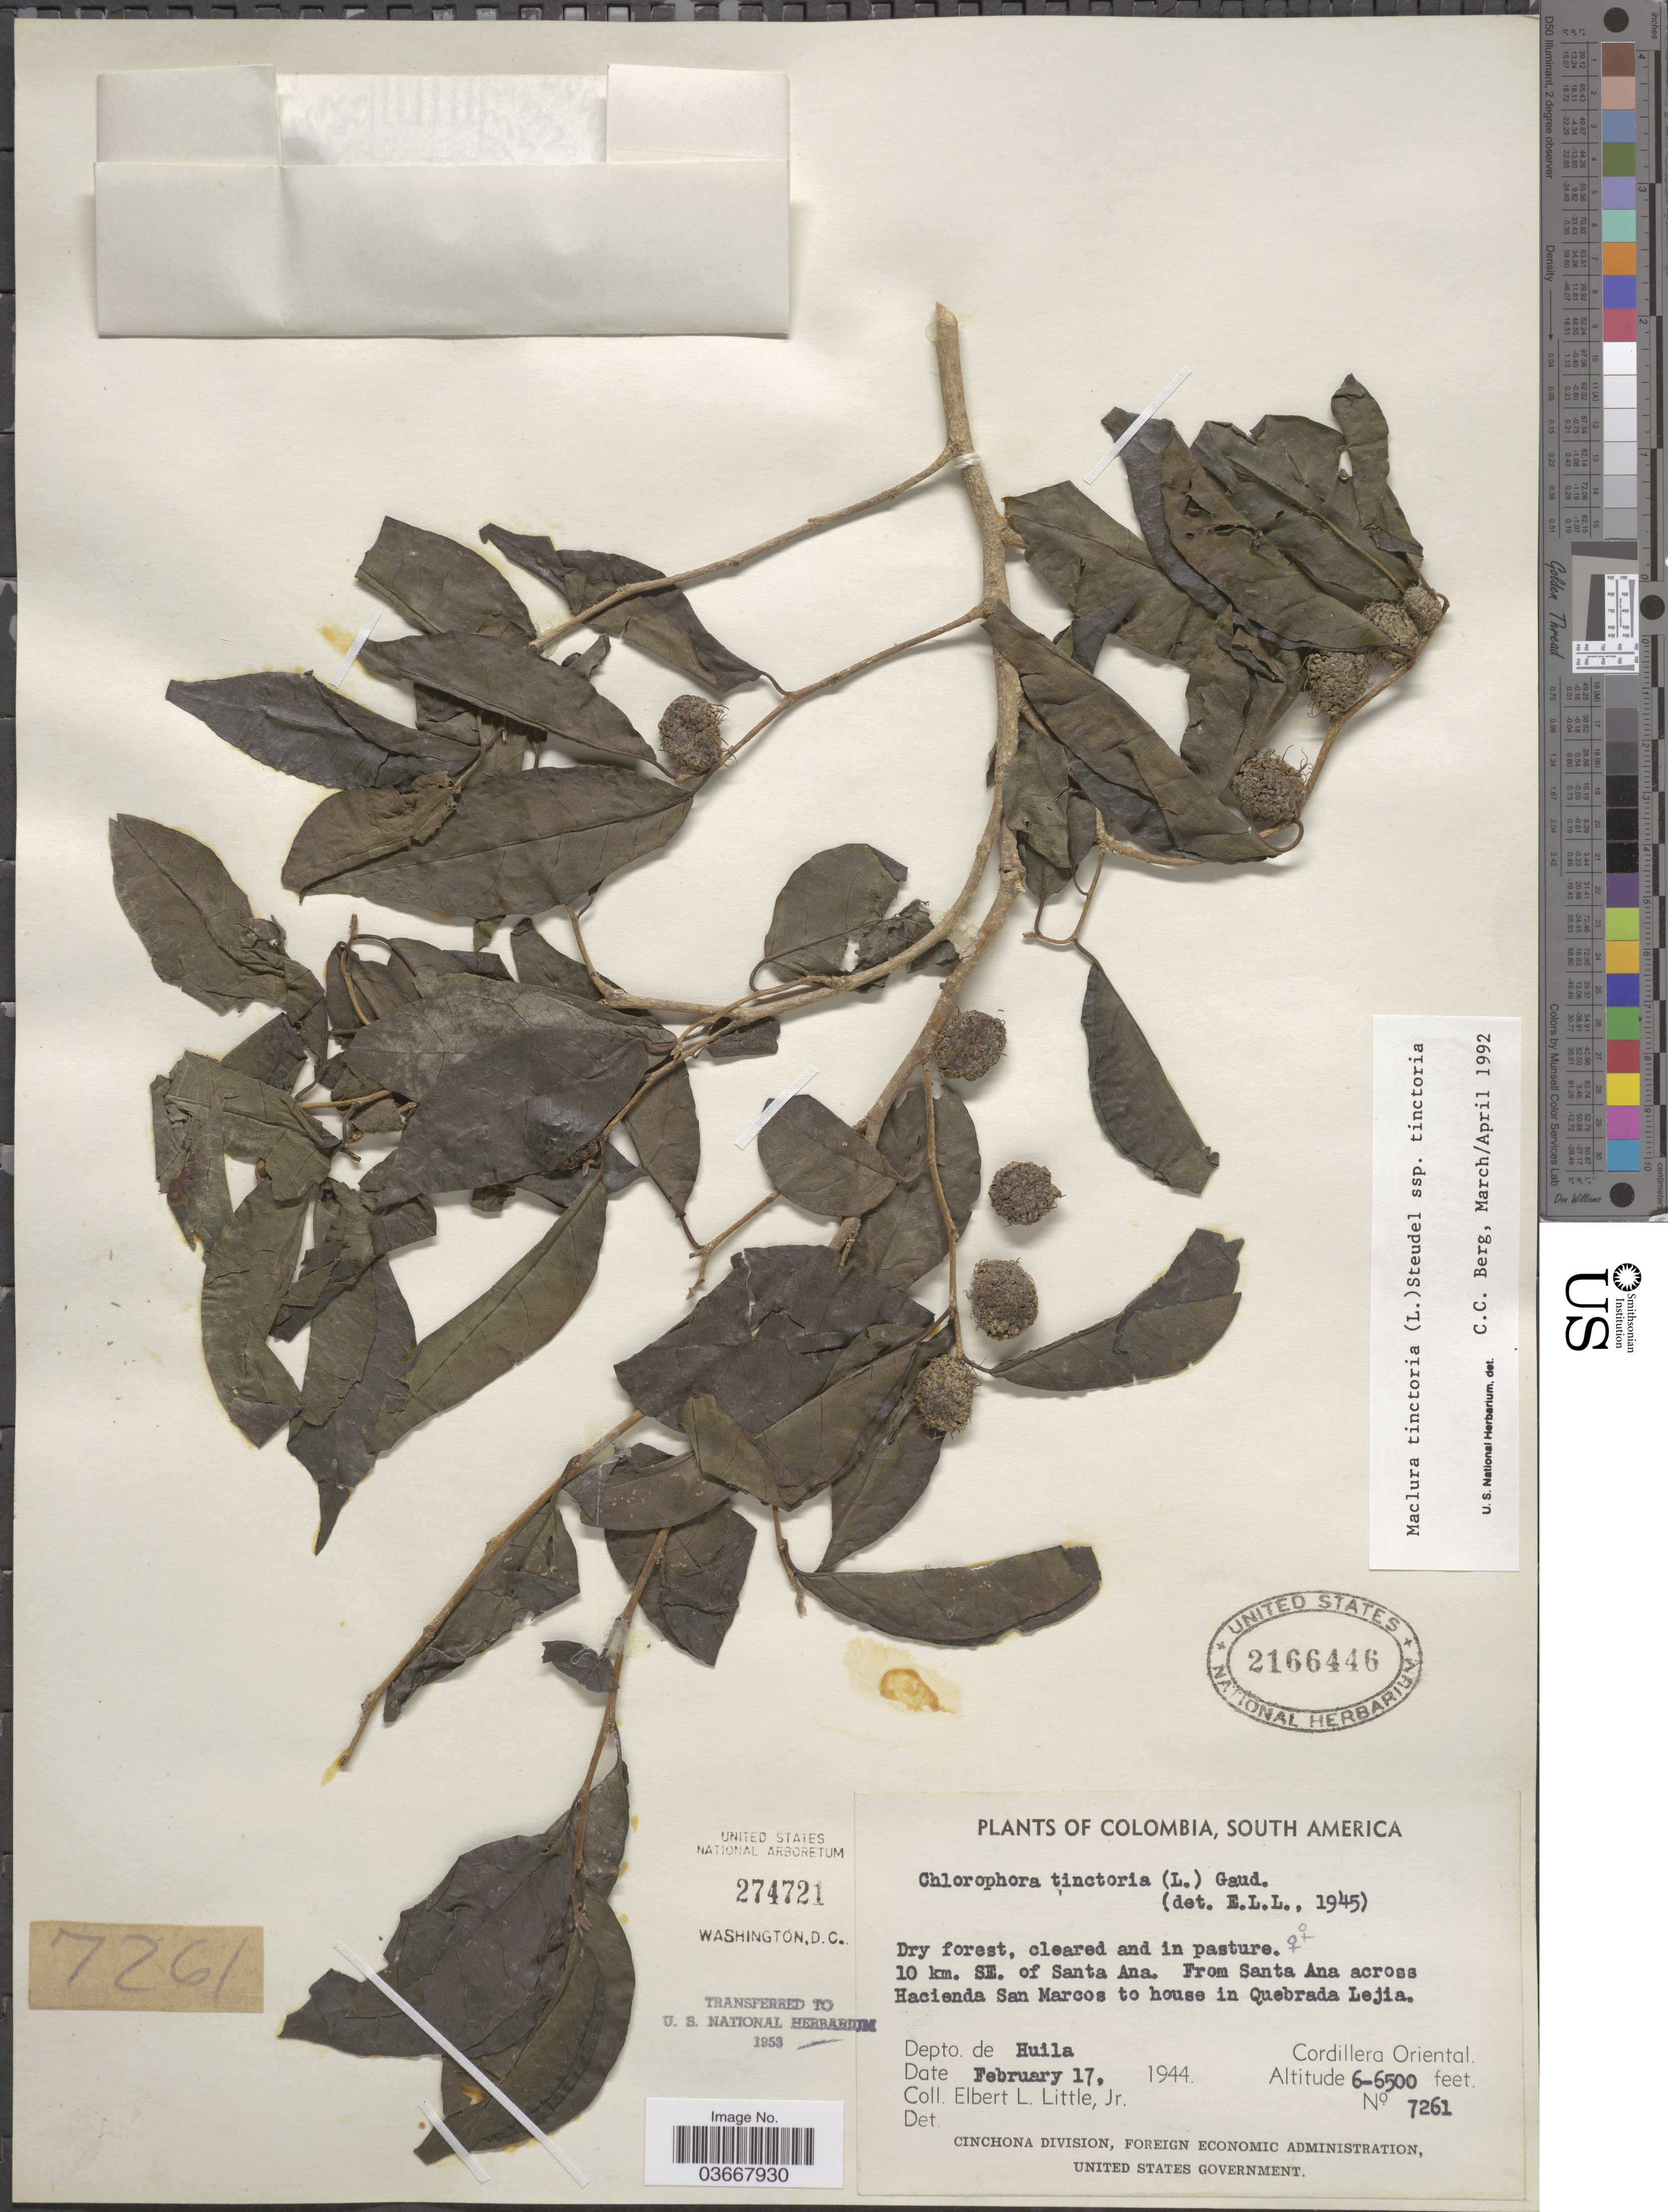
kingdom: Plantae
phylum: Tracheophyta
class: Magnoliopsida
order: Rosales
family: Moraceae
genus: Maclura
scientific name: Maclura tinctoria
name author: (L.) D. Don ex Steud.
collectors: E. L. Little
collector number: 7261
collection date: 1944-02-17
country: Colombia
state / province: Huila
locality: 10 km. SE. of Santa Ana. from Santa Ana across Hacienda San Marcos to house in Quebrada Lejia. Depto. de Huila. Cordillera Oriental.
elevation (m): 1829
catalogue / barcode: US 2166446